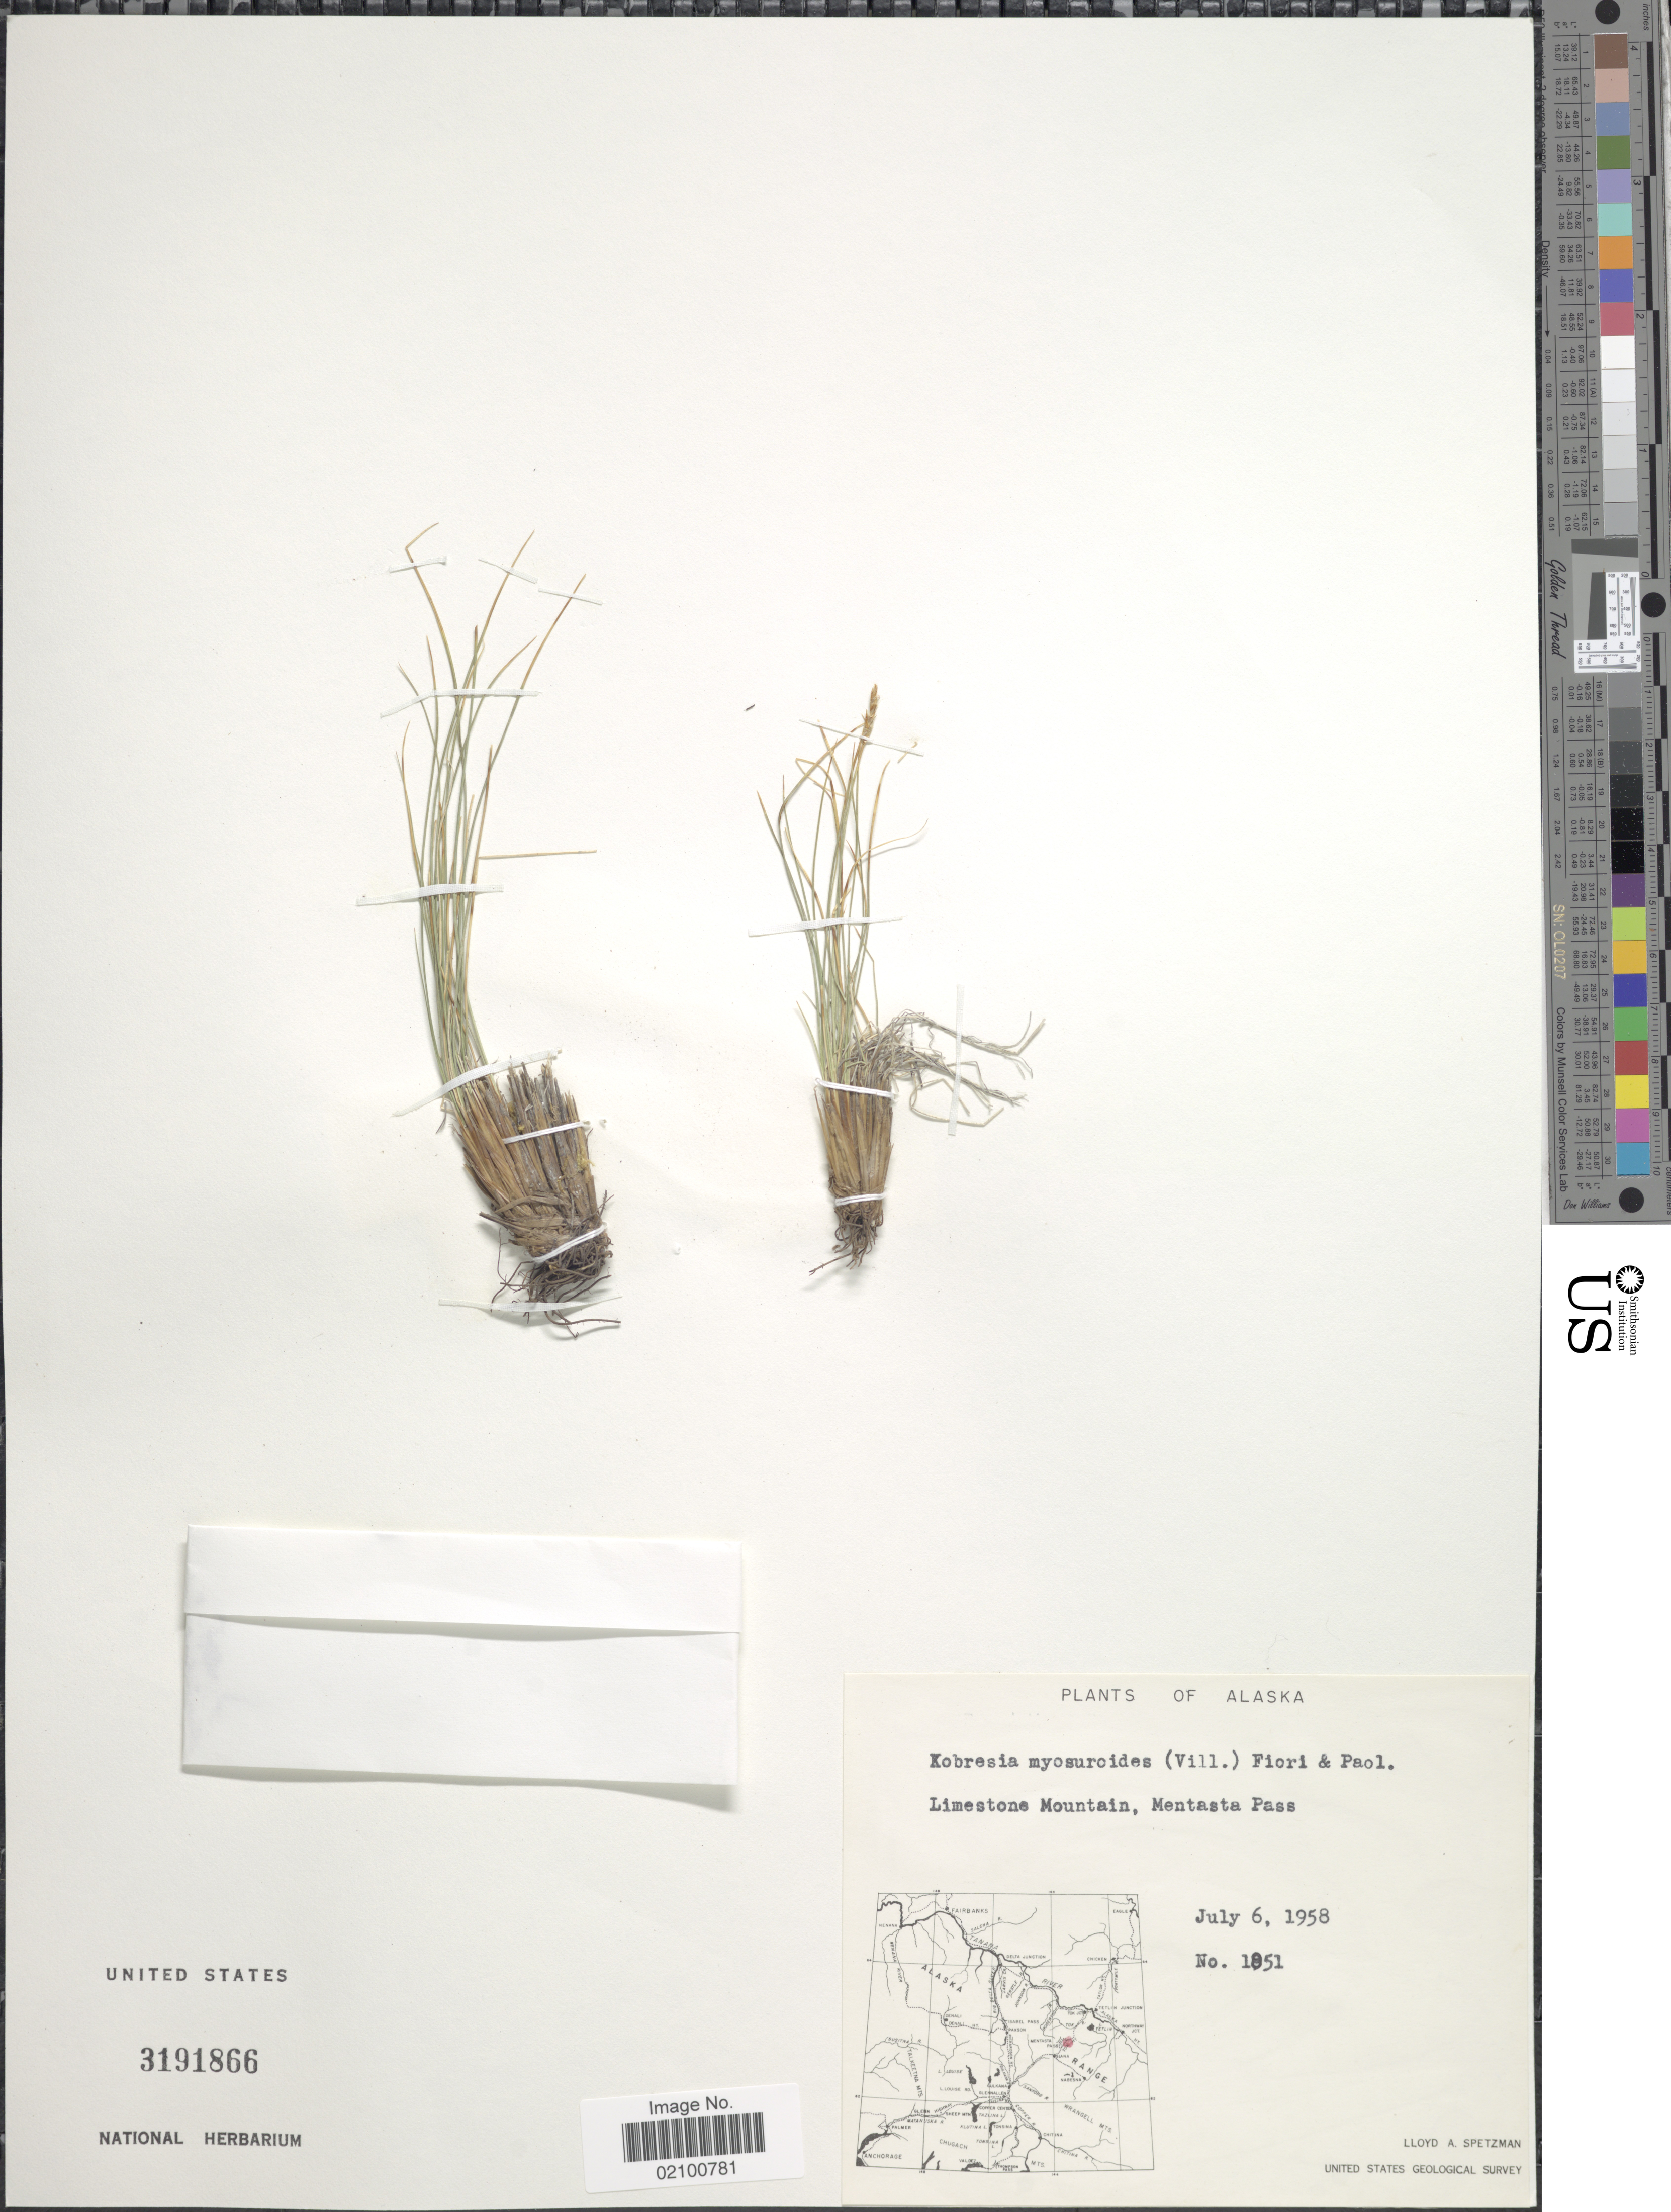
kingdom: Plantae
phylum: Tracheophyta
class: Liliopsida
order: Poales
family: Cyperaceae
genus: Carex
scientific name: Carex myosuroides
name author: Vill.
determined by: Strong, M. T., (US), Smithsonian Institution - National Museum of Natural History (UNITED STATES)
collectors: L. Spetzman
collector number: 1851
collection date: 1958-07-06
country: United States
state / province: Alaska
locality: Limestone Mountain, Mentasta Pass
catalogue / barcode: US 3191866